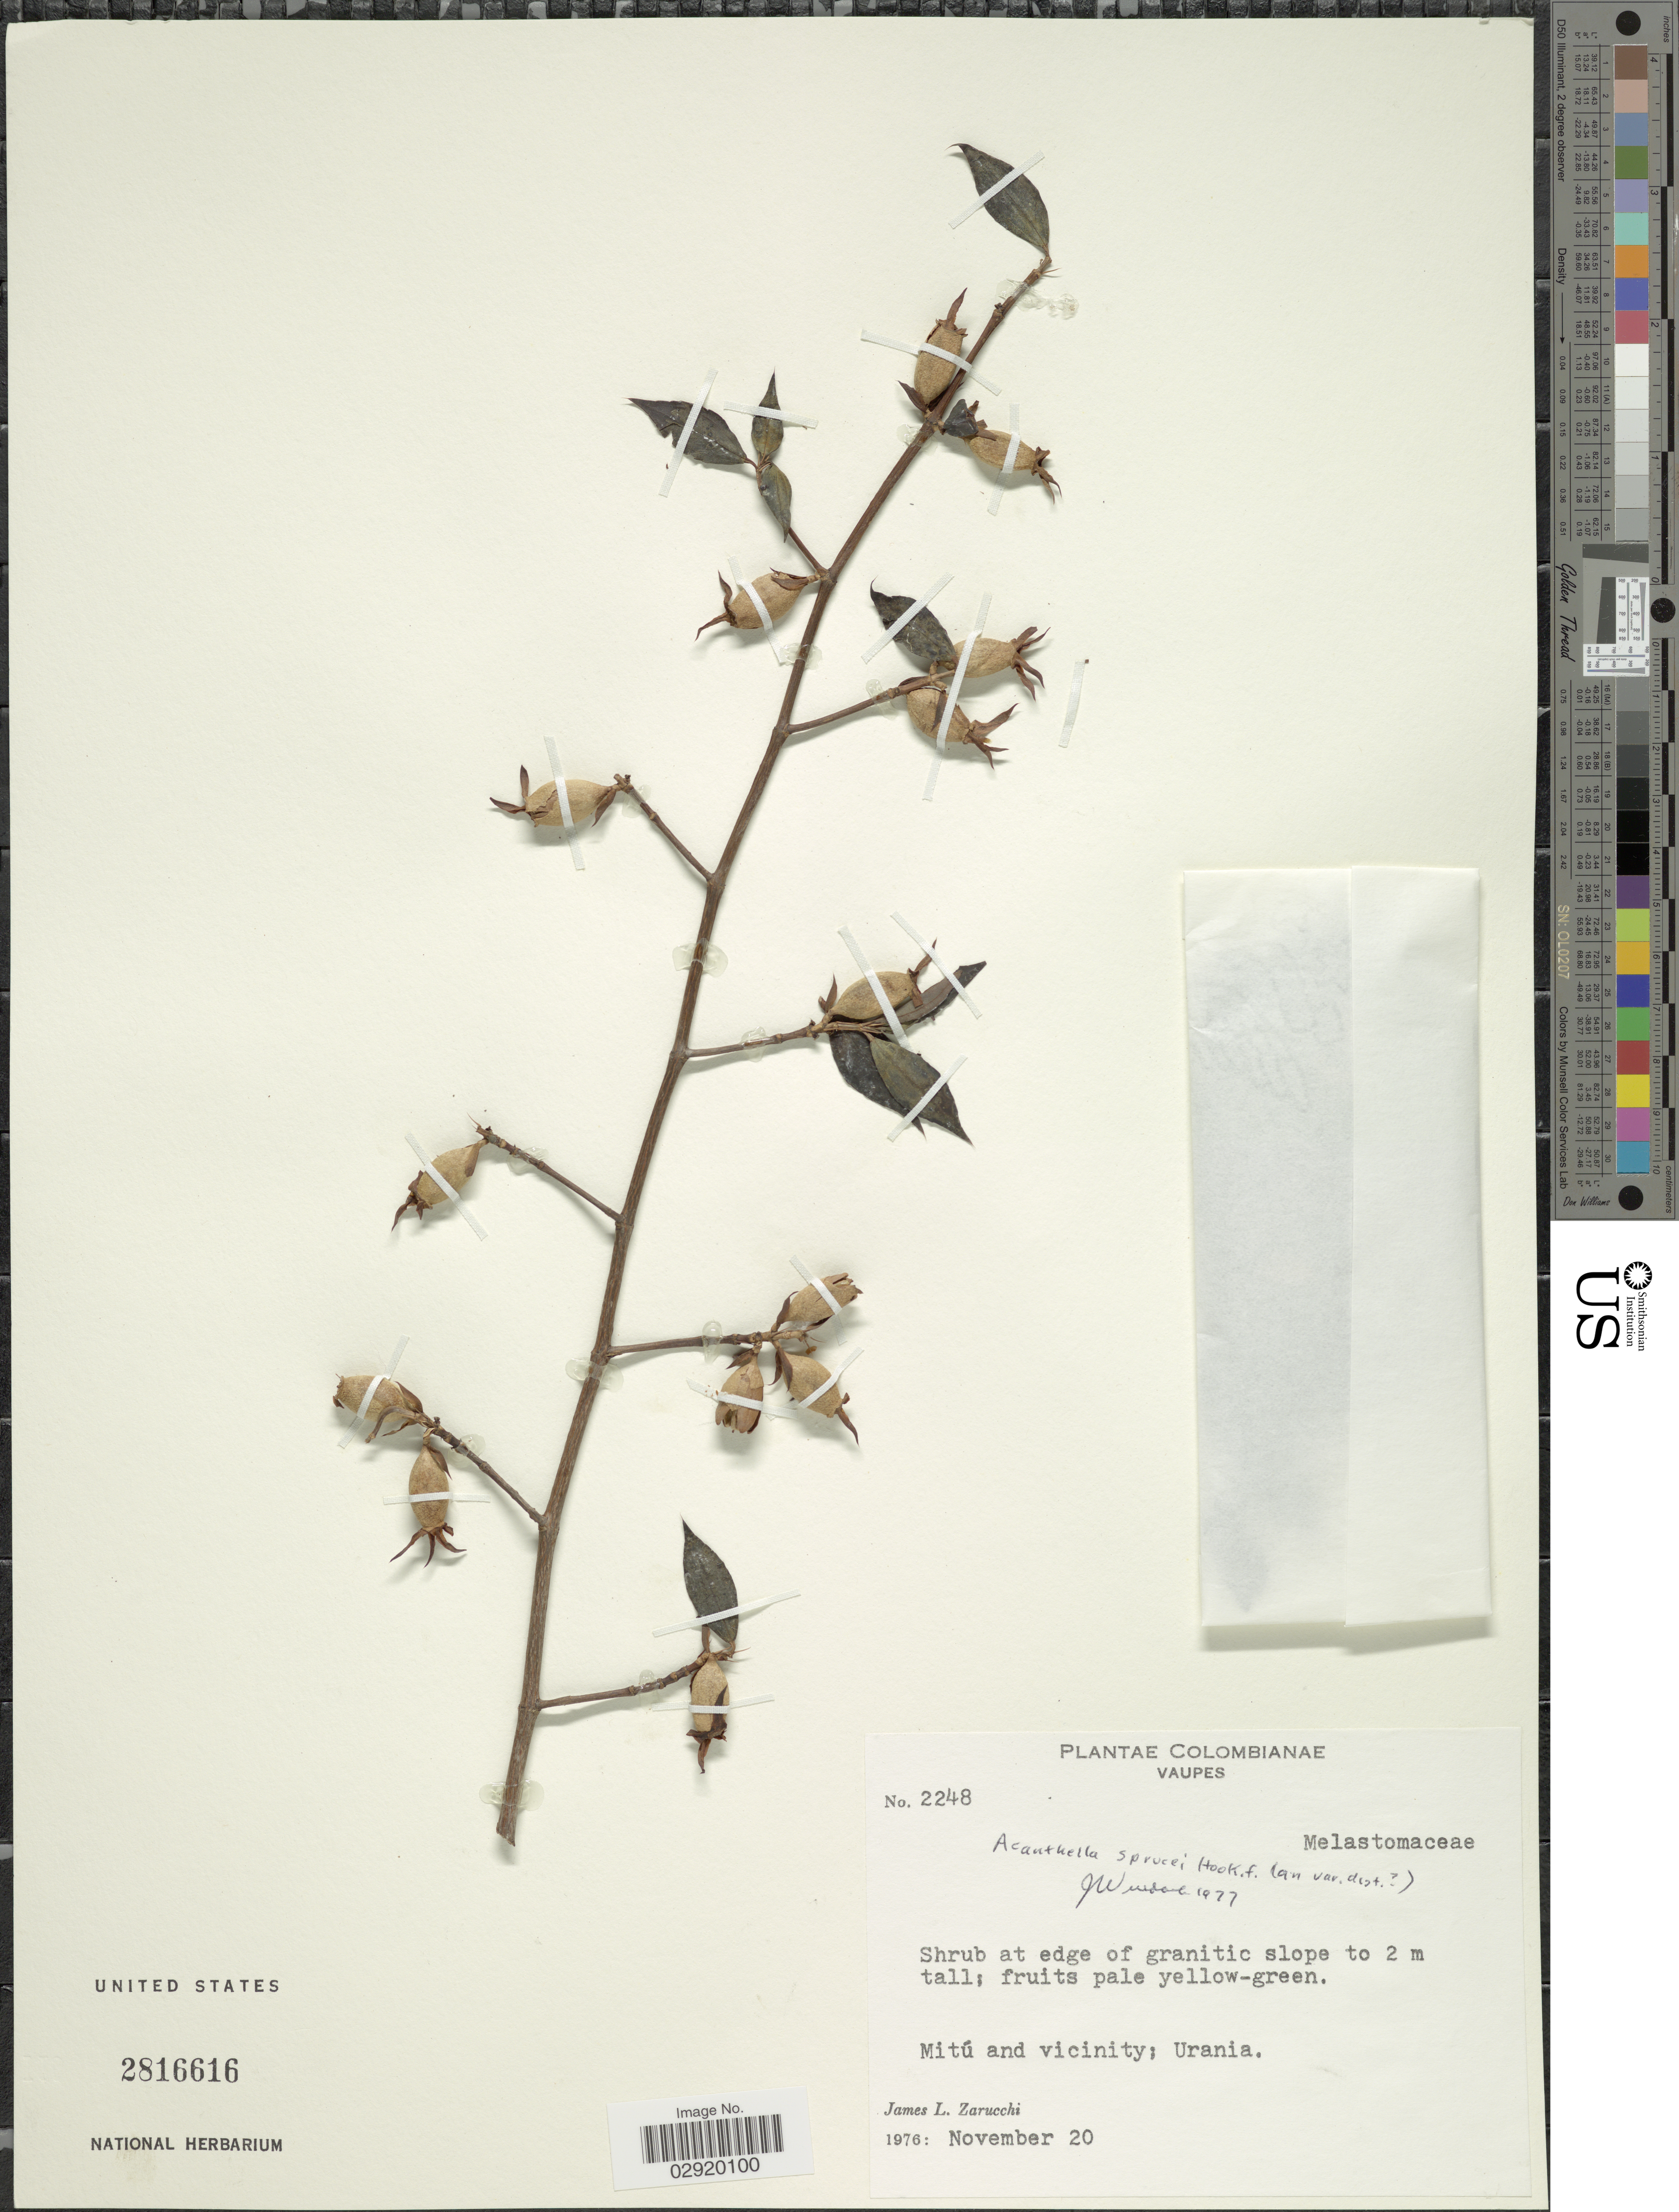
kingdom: Plantae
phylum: Tracheophyta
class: Magnoliopsida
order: Myrtales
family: Melastomataceae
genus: Acanthella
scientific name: Acanthella sprucei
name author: Benth. & Hook. f.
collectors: J. L. Zarucchi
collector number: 2248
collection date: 1976-11-20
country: Colombia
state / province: Vaupés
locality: Mitú and vicinity; Urania.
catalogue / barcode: US 2816616